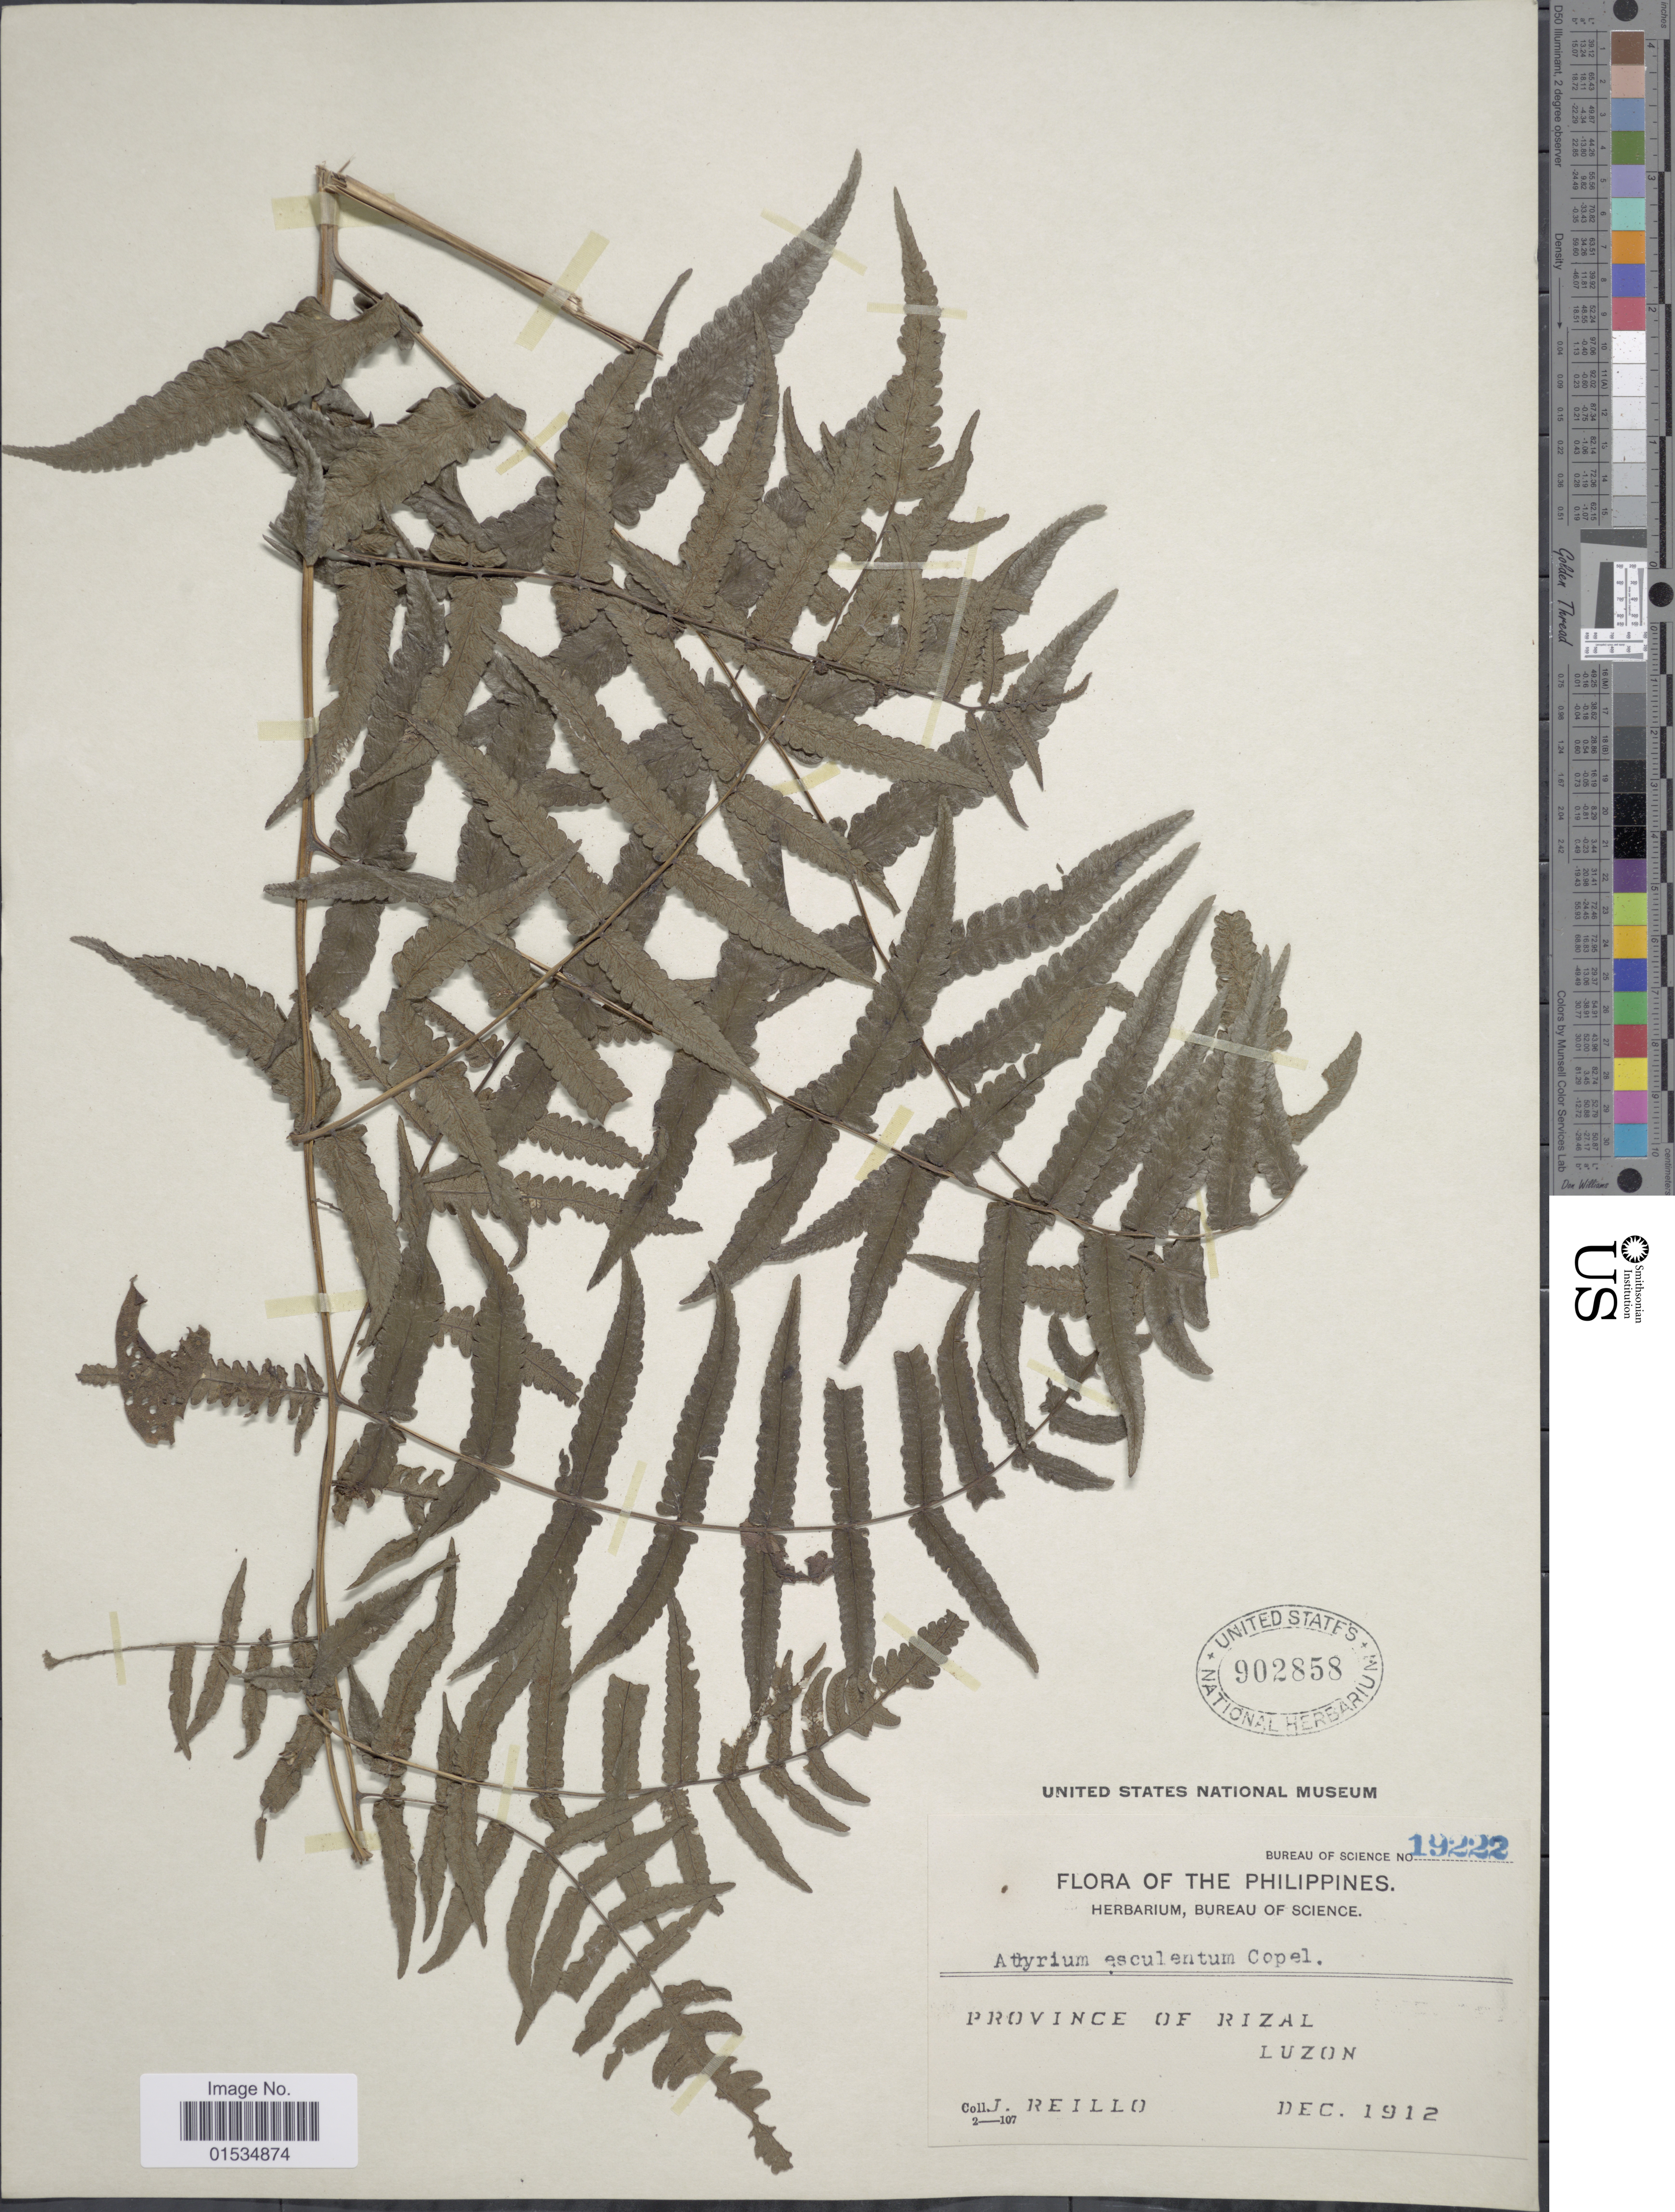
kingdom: Plantae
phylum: Tracheophyta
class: Polypodiopsida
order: Polypodiales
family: Athyriaceae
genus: Diplazium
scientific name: Diplazium esculentum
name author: (Retz.) Sw.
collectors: J. Reillo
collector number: Bureau of Science 19222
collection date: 1912-12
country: Philippines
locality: Province of Rizal, Luzon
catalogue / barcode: US 902858